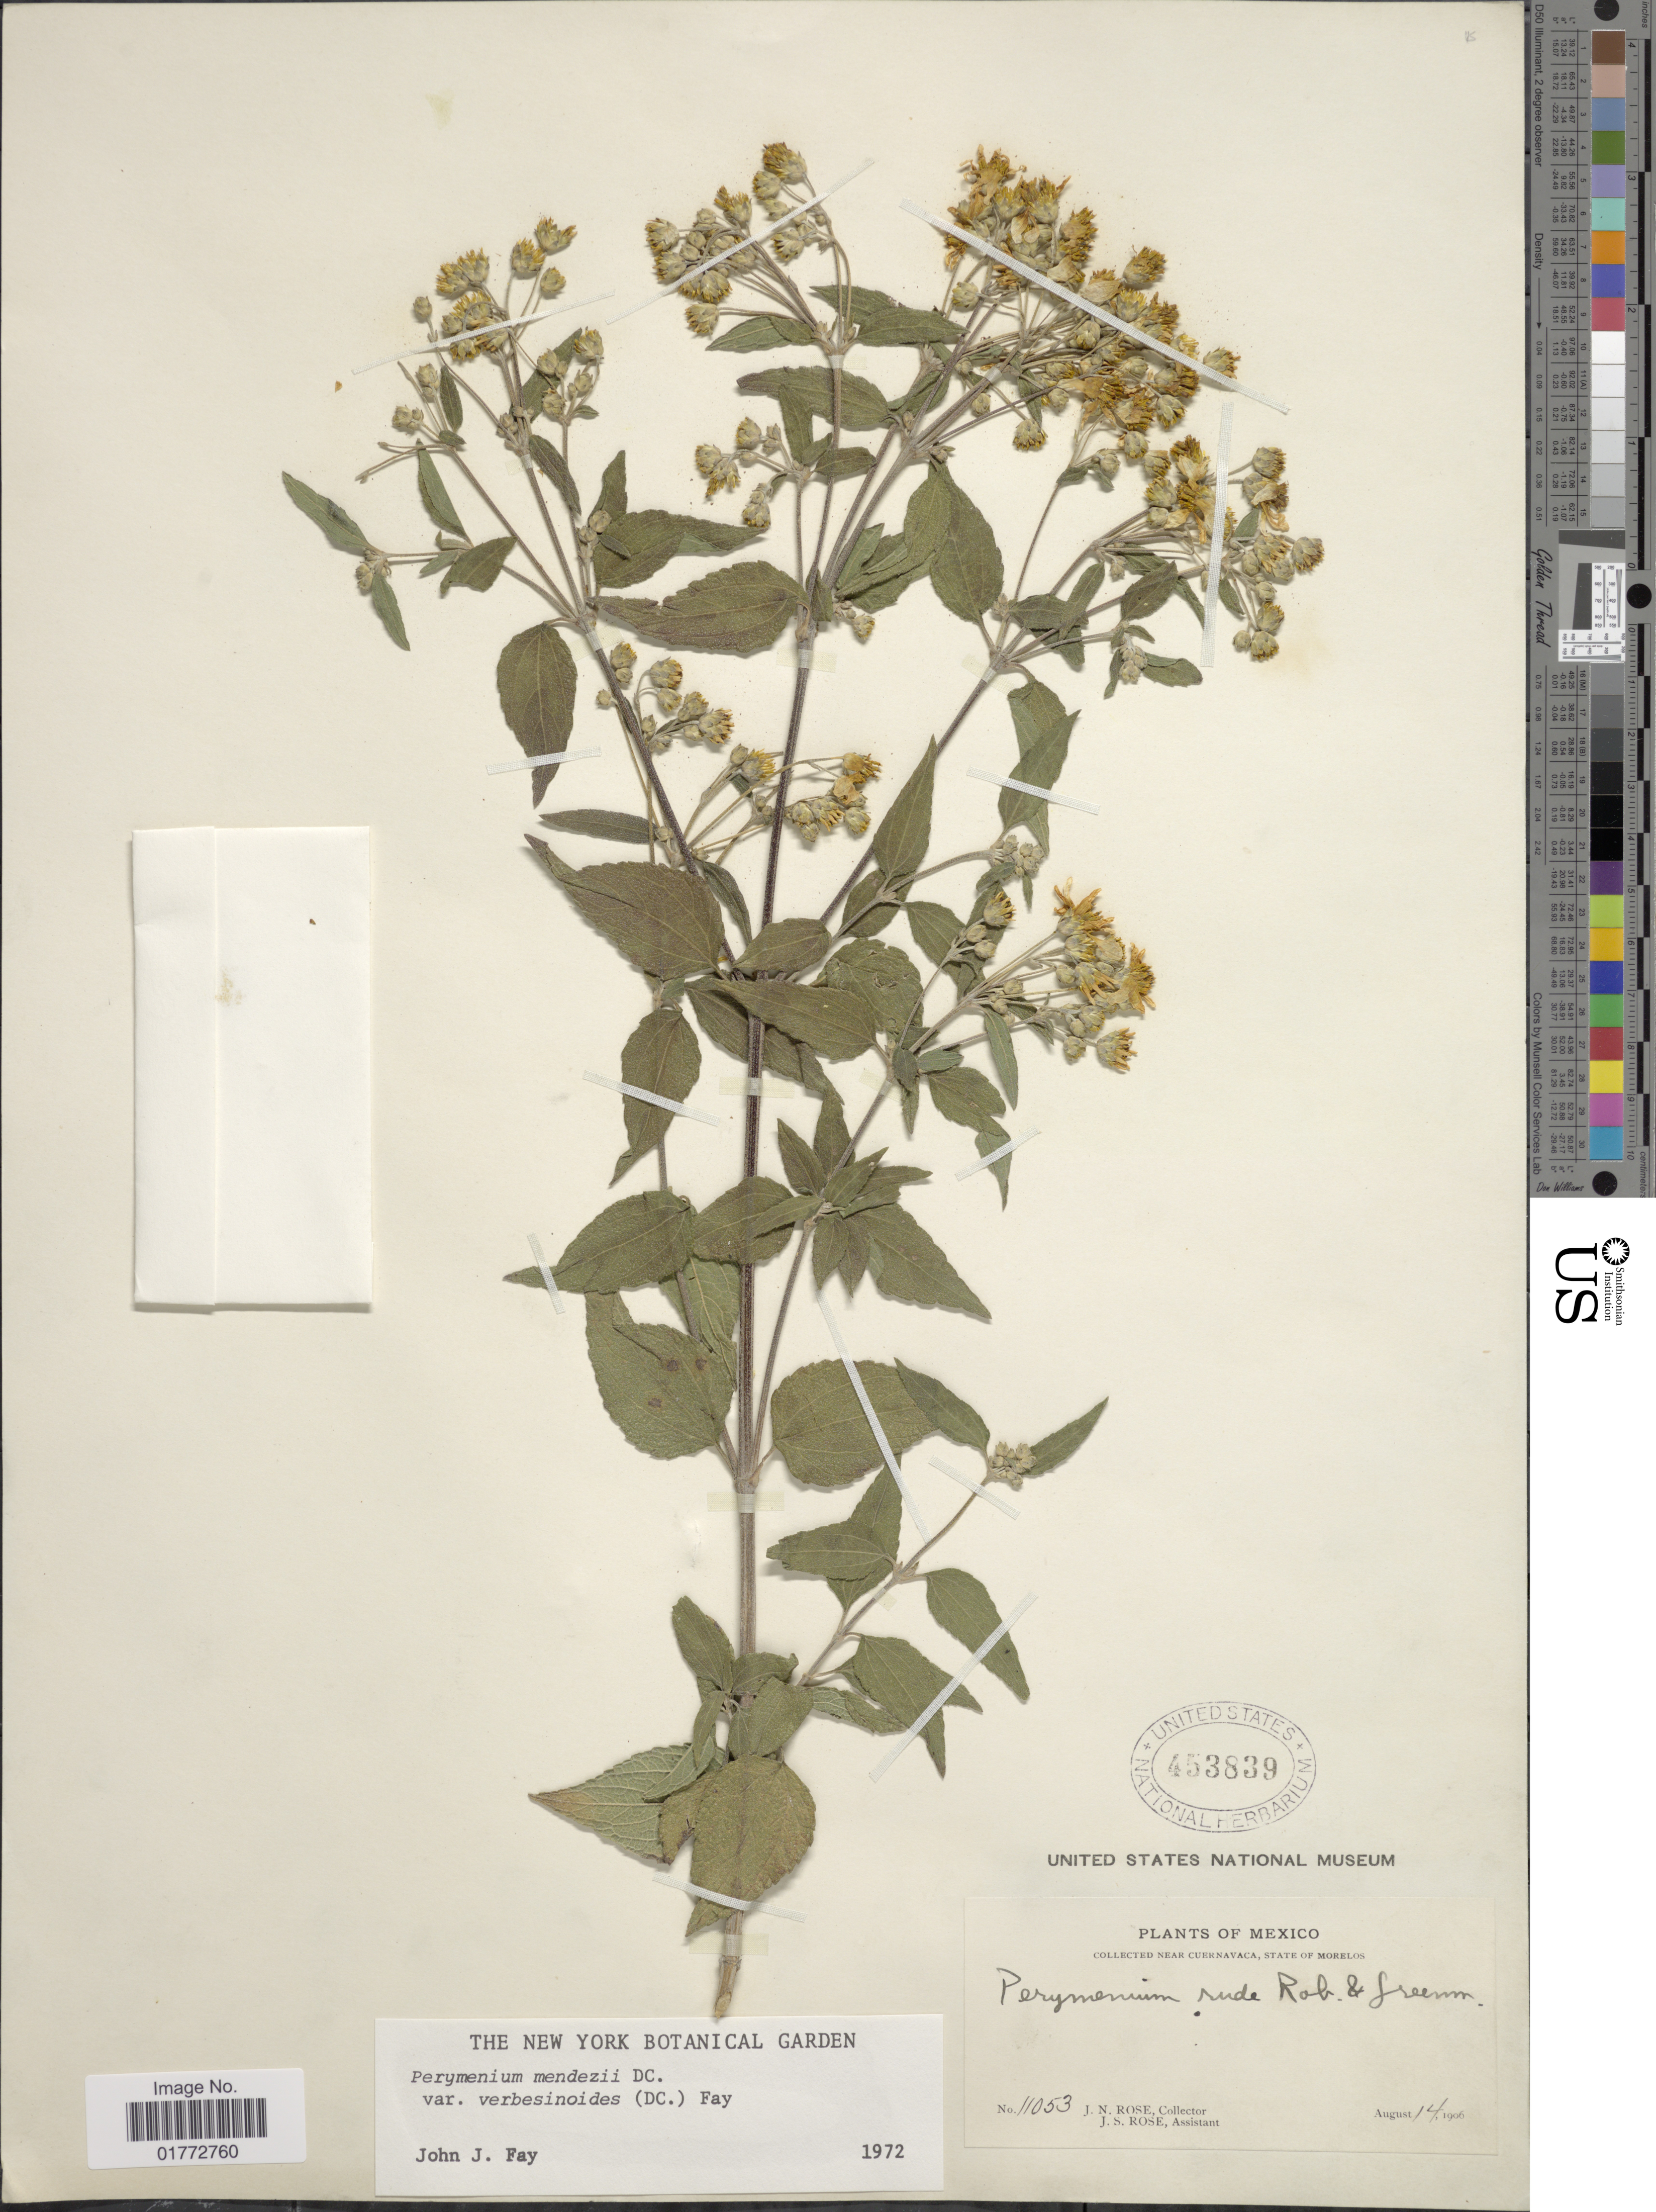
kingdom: Plantae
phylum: Tracheophyta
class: Magnoliopsida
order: Asterales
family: Asteraceae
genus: Perymenium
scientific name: Perymenium mendezii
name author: DC.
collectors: J. N. Rose & J. S. Rose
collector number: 11053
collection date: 1906-08-14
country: Mexico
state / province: Morelos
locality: Near Cuernavaca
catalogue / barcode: US 453839